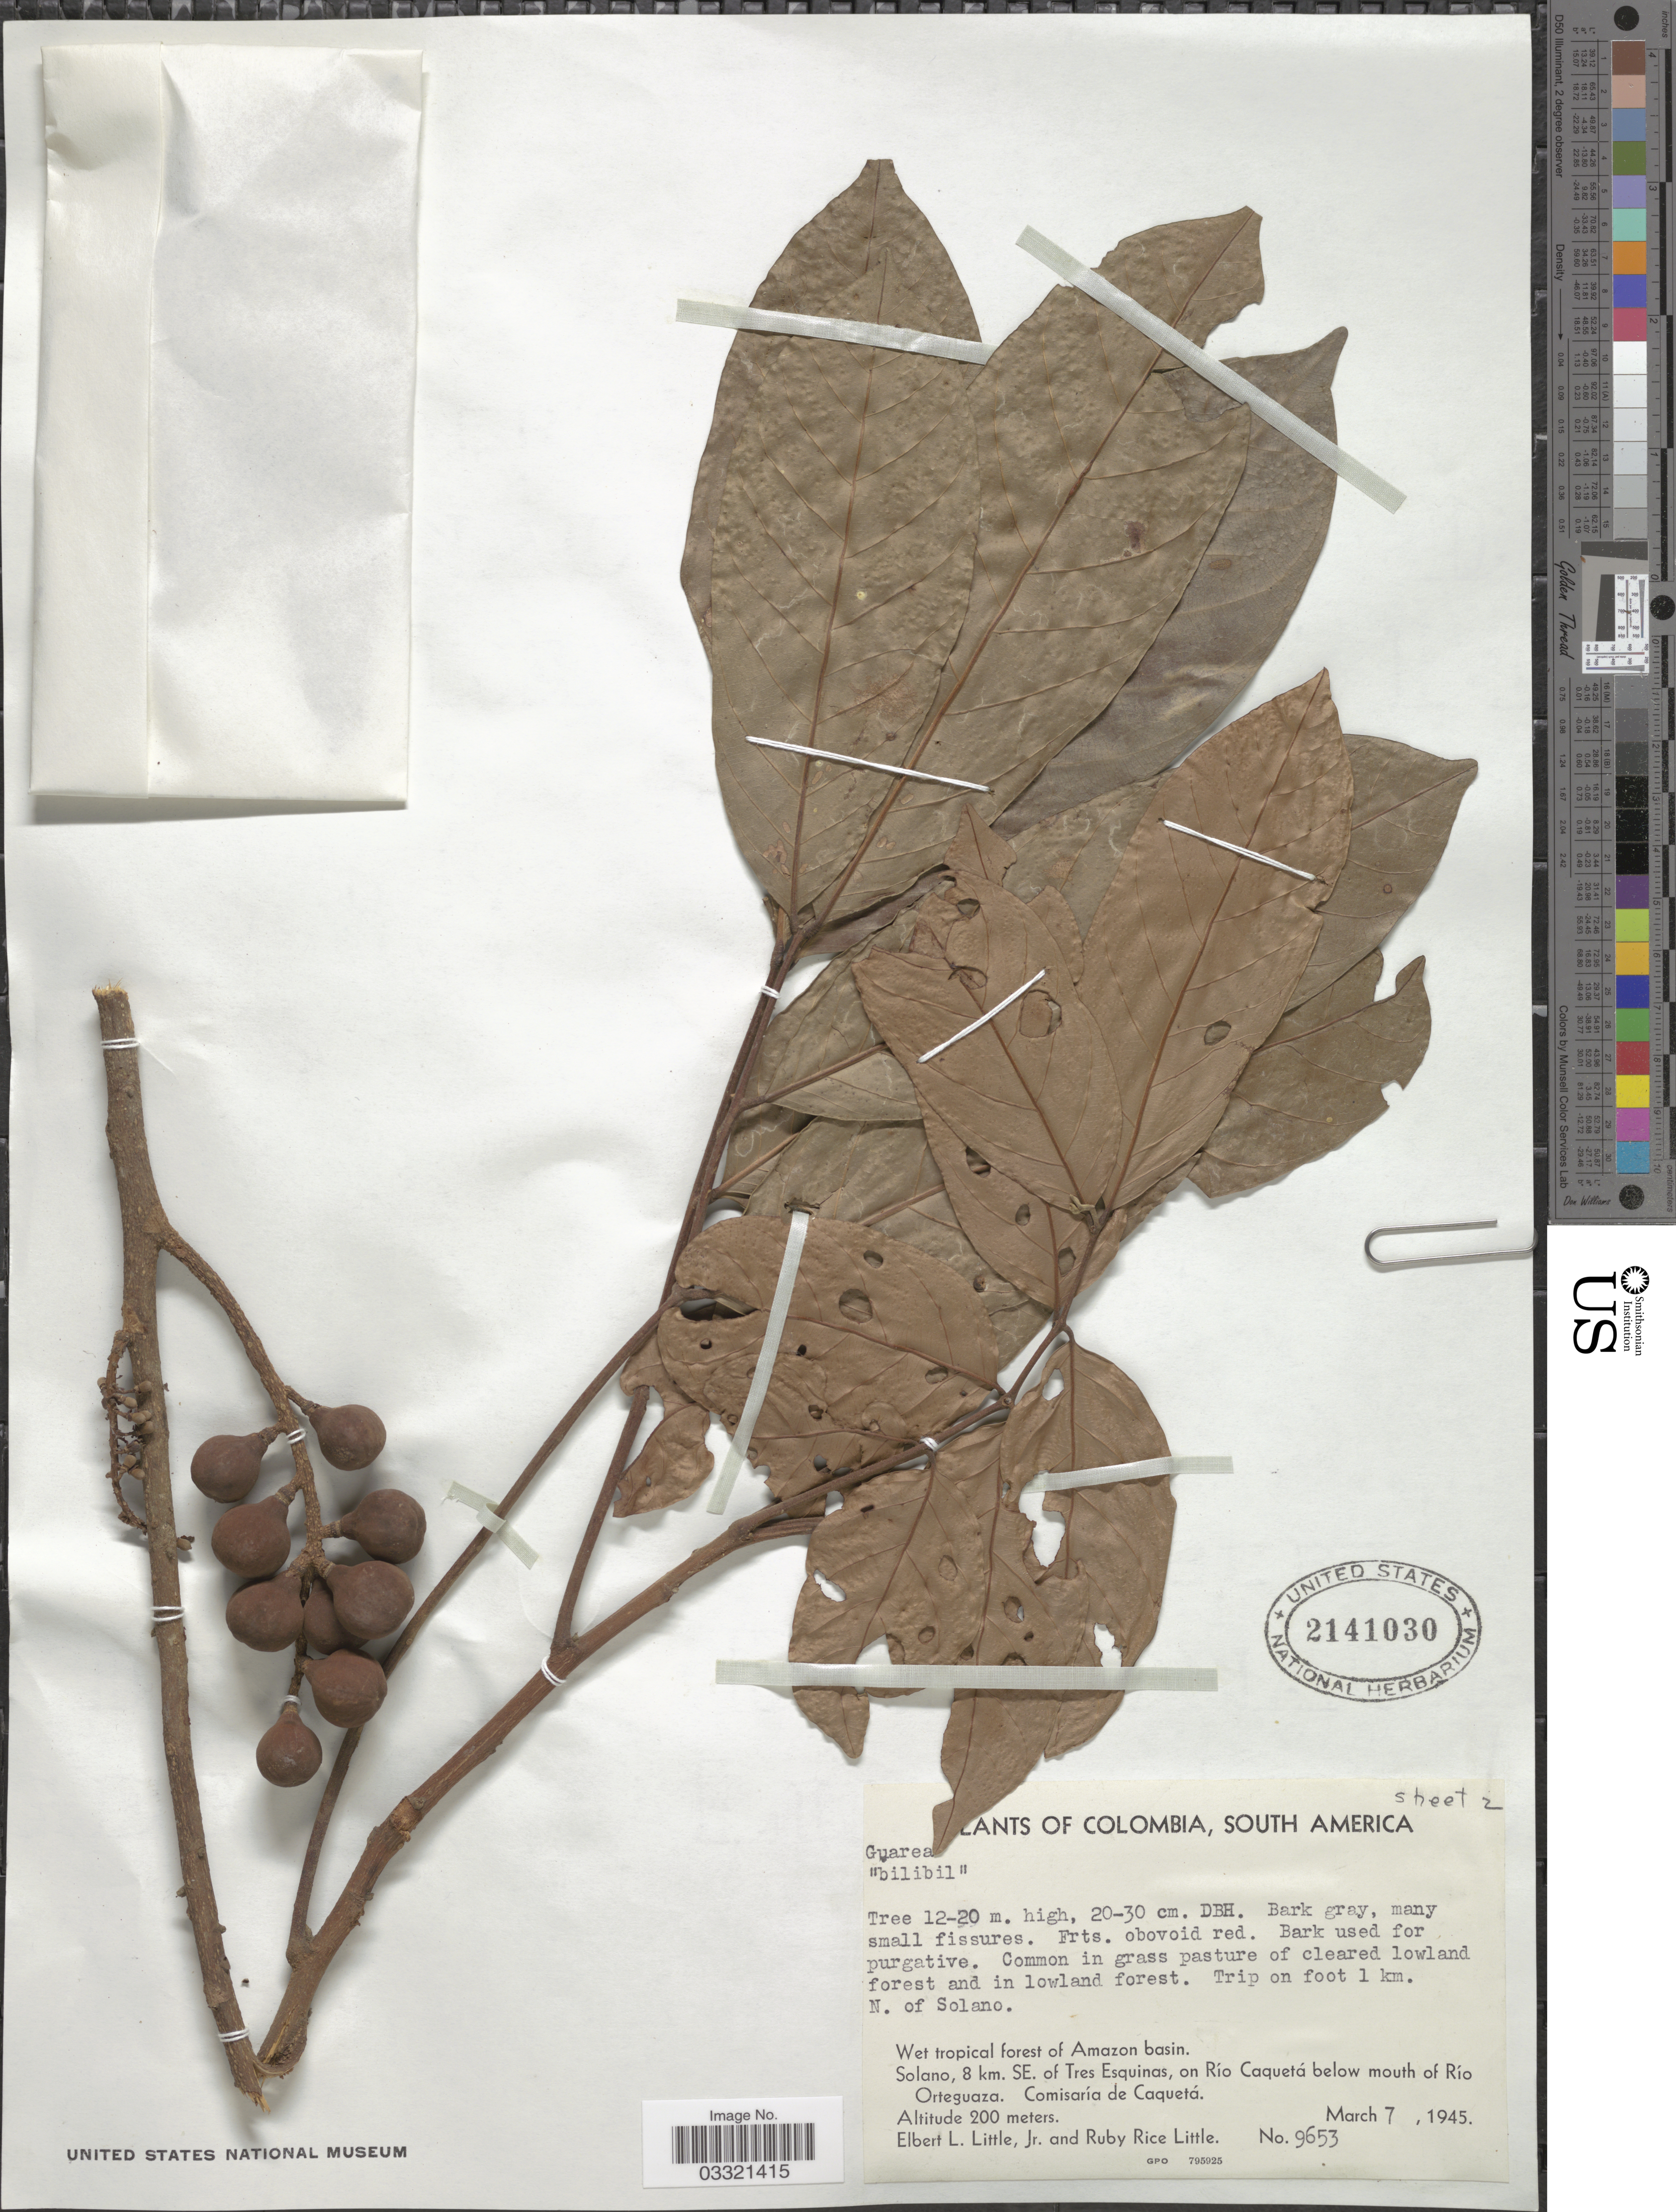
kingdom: Plantae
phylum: Tracheophyta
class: Magnoliopsida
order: Sapindales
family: Meliaceae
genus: Guarea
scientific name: Guarea guidonia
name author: (L.) Sleumer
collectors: E. L. Little & R. R. Little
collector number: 9653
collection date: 1945-03-07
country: Colombia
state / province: Caquetá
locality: Trip on foot 1 km. N. of Solano. Wet tropical forest of Amazon basin. Solano, 8 km. SE. of Tres Esquinas, on Río Caquetá below mouth of Río Orteguaza. Comisaría de Caquetá.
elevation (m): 200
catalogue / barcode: US 2141030